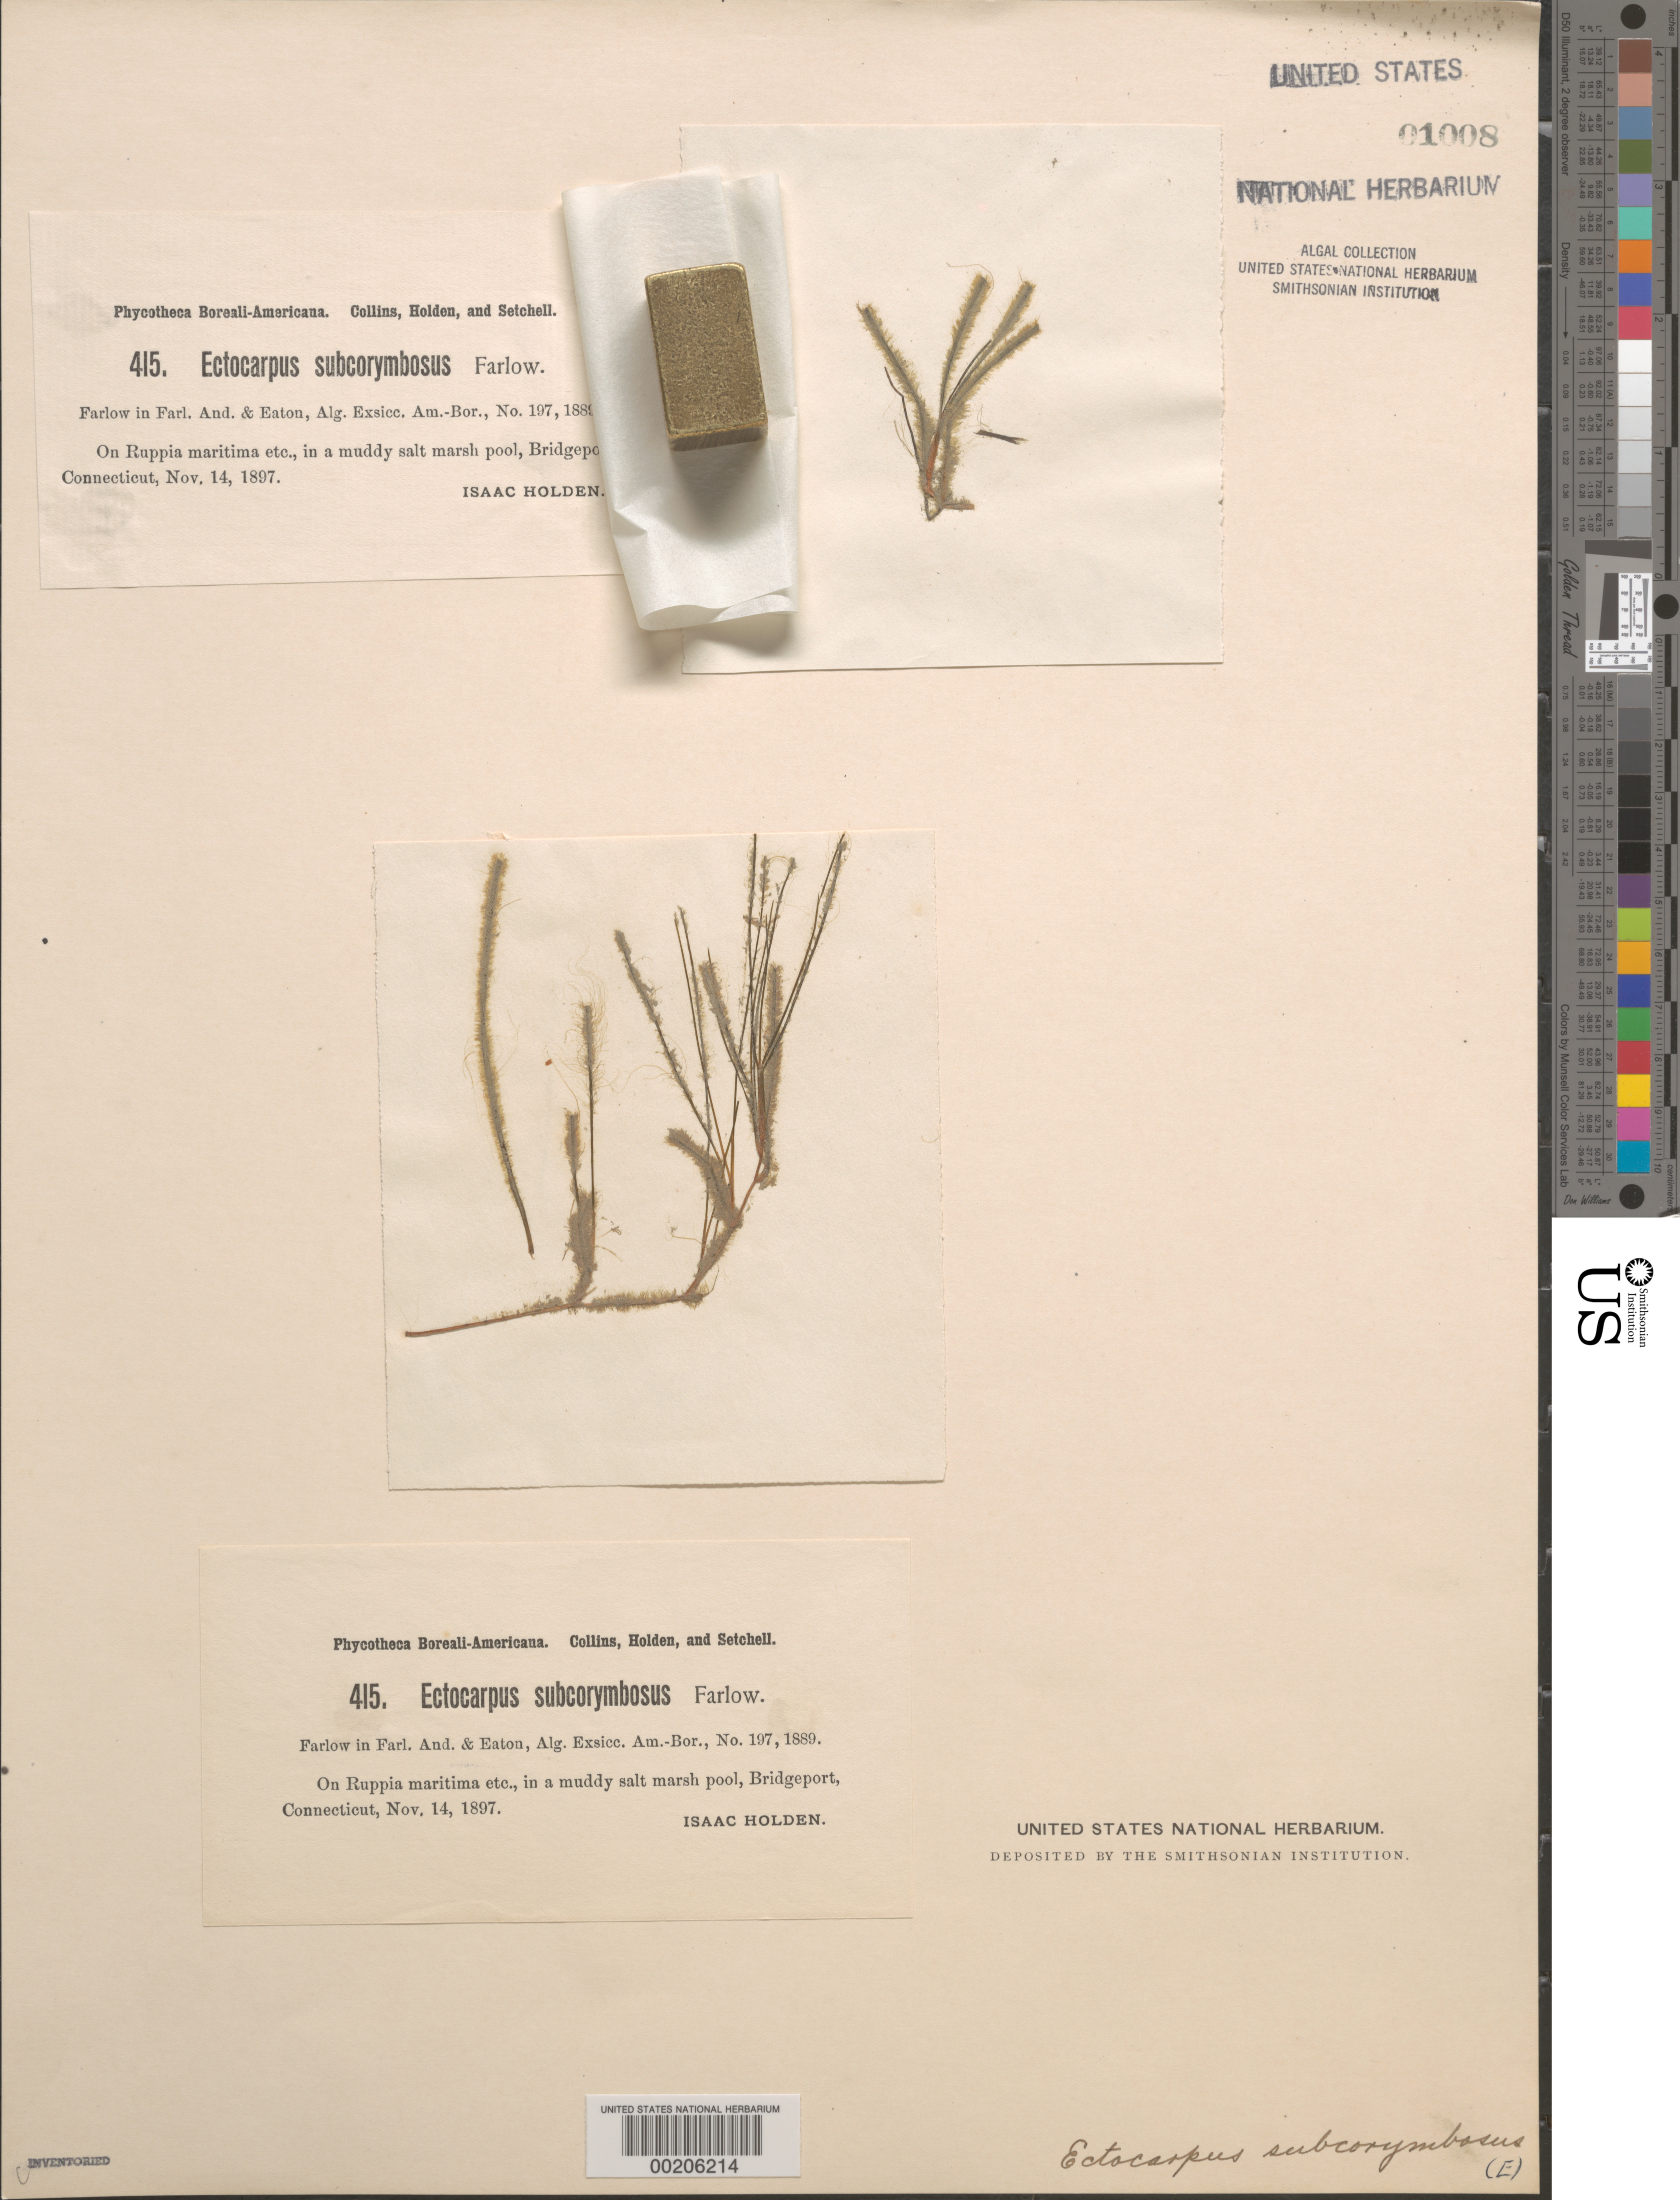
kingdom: Chromista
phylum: Ochrophyta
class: Phaeophyceae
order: Ectocarpales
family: Chordariaceae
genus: Hummia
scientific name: Hummia onusta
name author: (Kütz.) J. Fiore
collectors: I. Holden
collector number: PB-A 415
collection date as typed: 14 Nov 1897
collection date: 1897-11-14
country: United States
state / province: Connecticut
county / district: Fairfield County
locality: Bridgeport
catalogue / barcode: US 1008